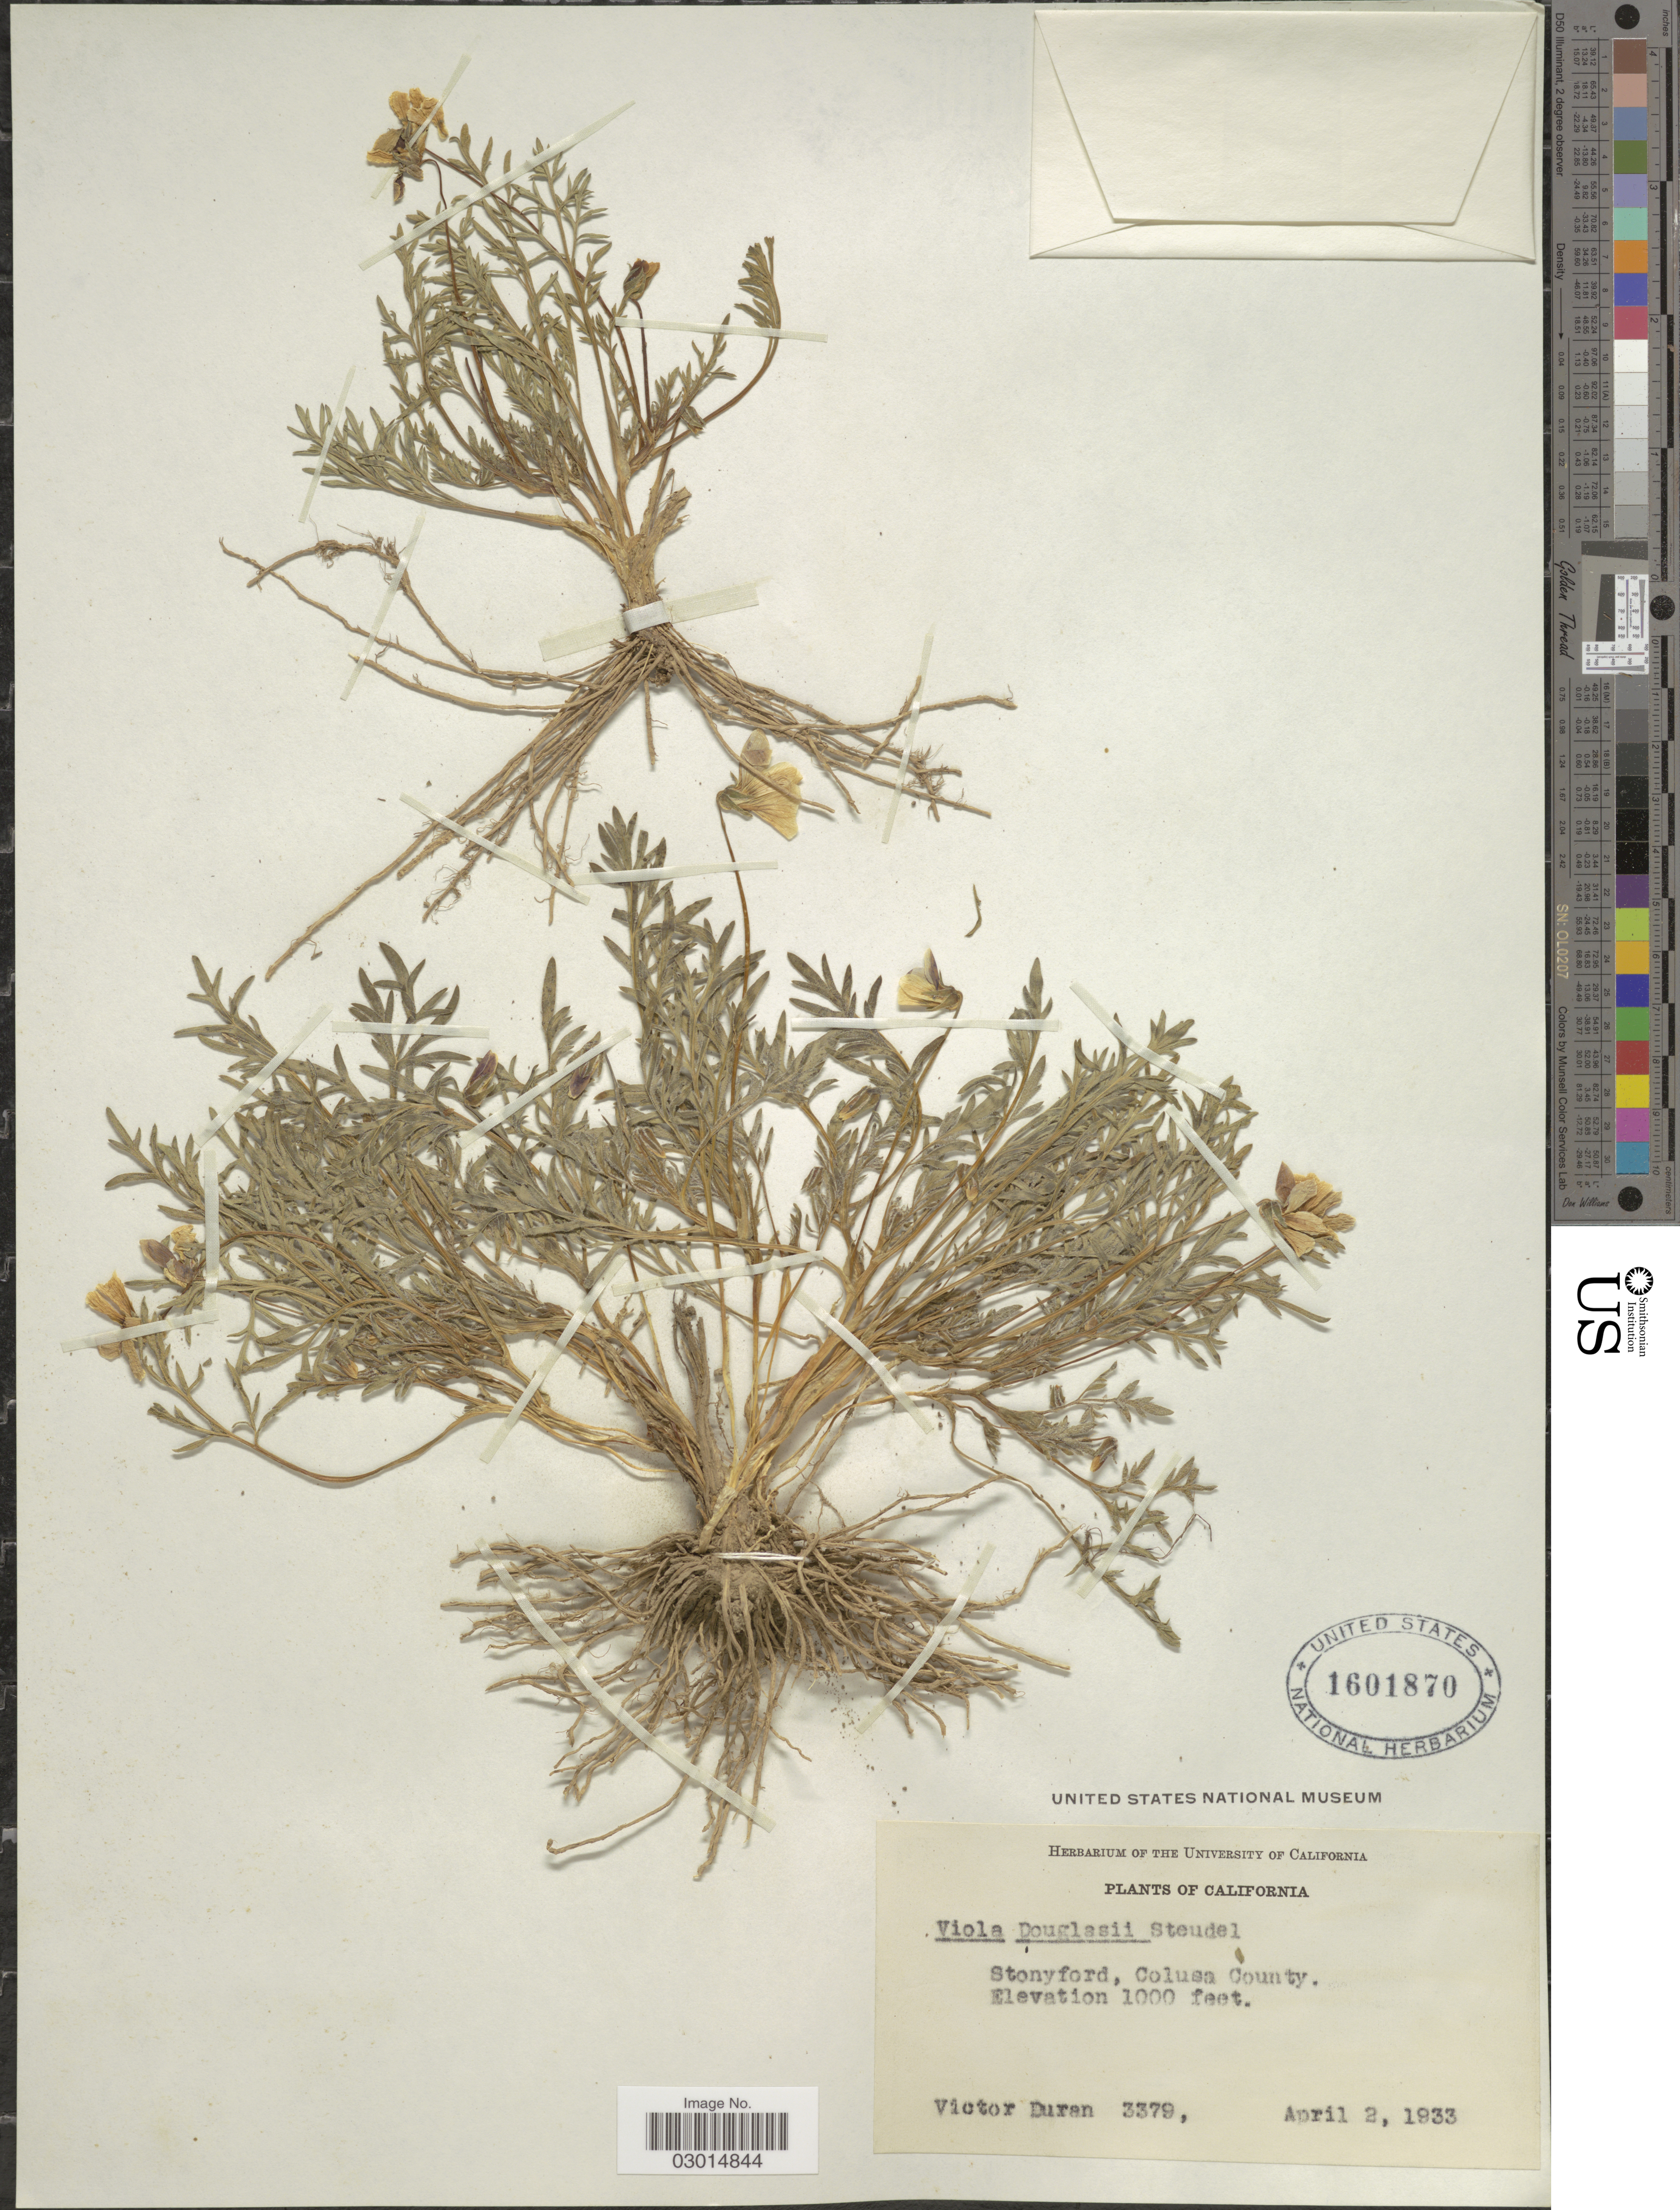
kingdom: Plantae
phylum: Tracheophyta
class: Magnoliopsida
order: Malpighiales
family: Violaceae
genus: Viola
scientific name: Viola douglasii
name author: Steud.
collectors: V. Duran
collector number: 3379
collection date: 1933-04-02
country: United States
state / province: California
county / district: Colusa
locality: Stonyford, Colusa County.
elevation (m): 305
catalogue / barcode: US 1601870